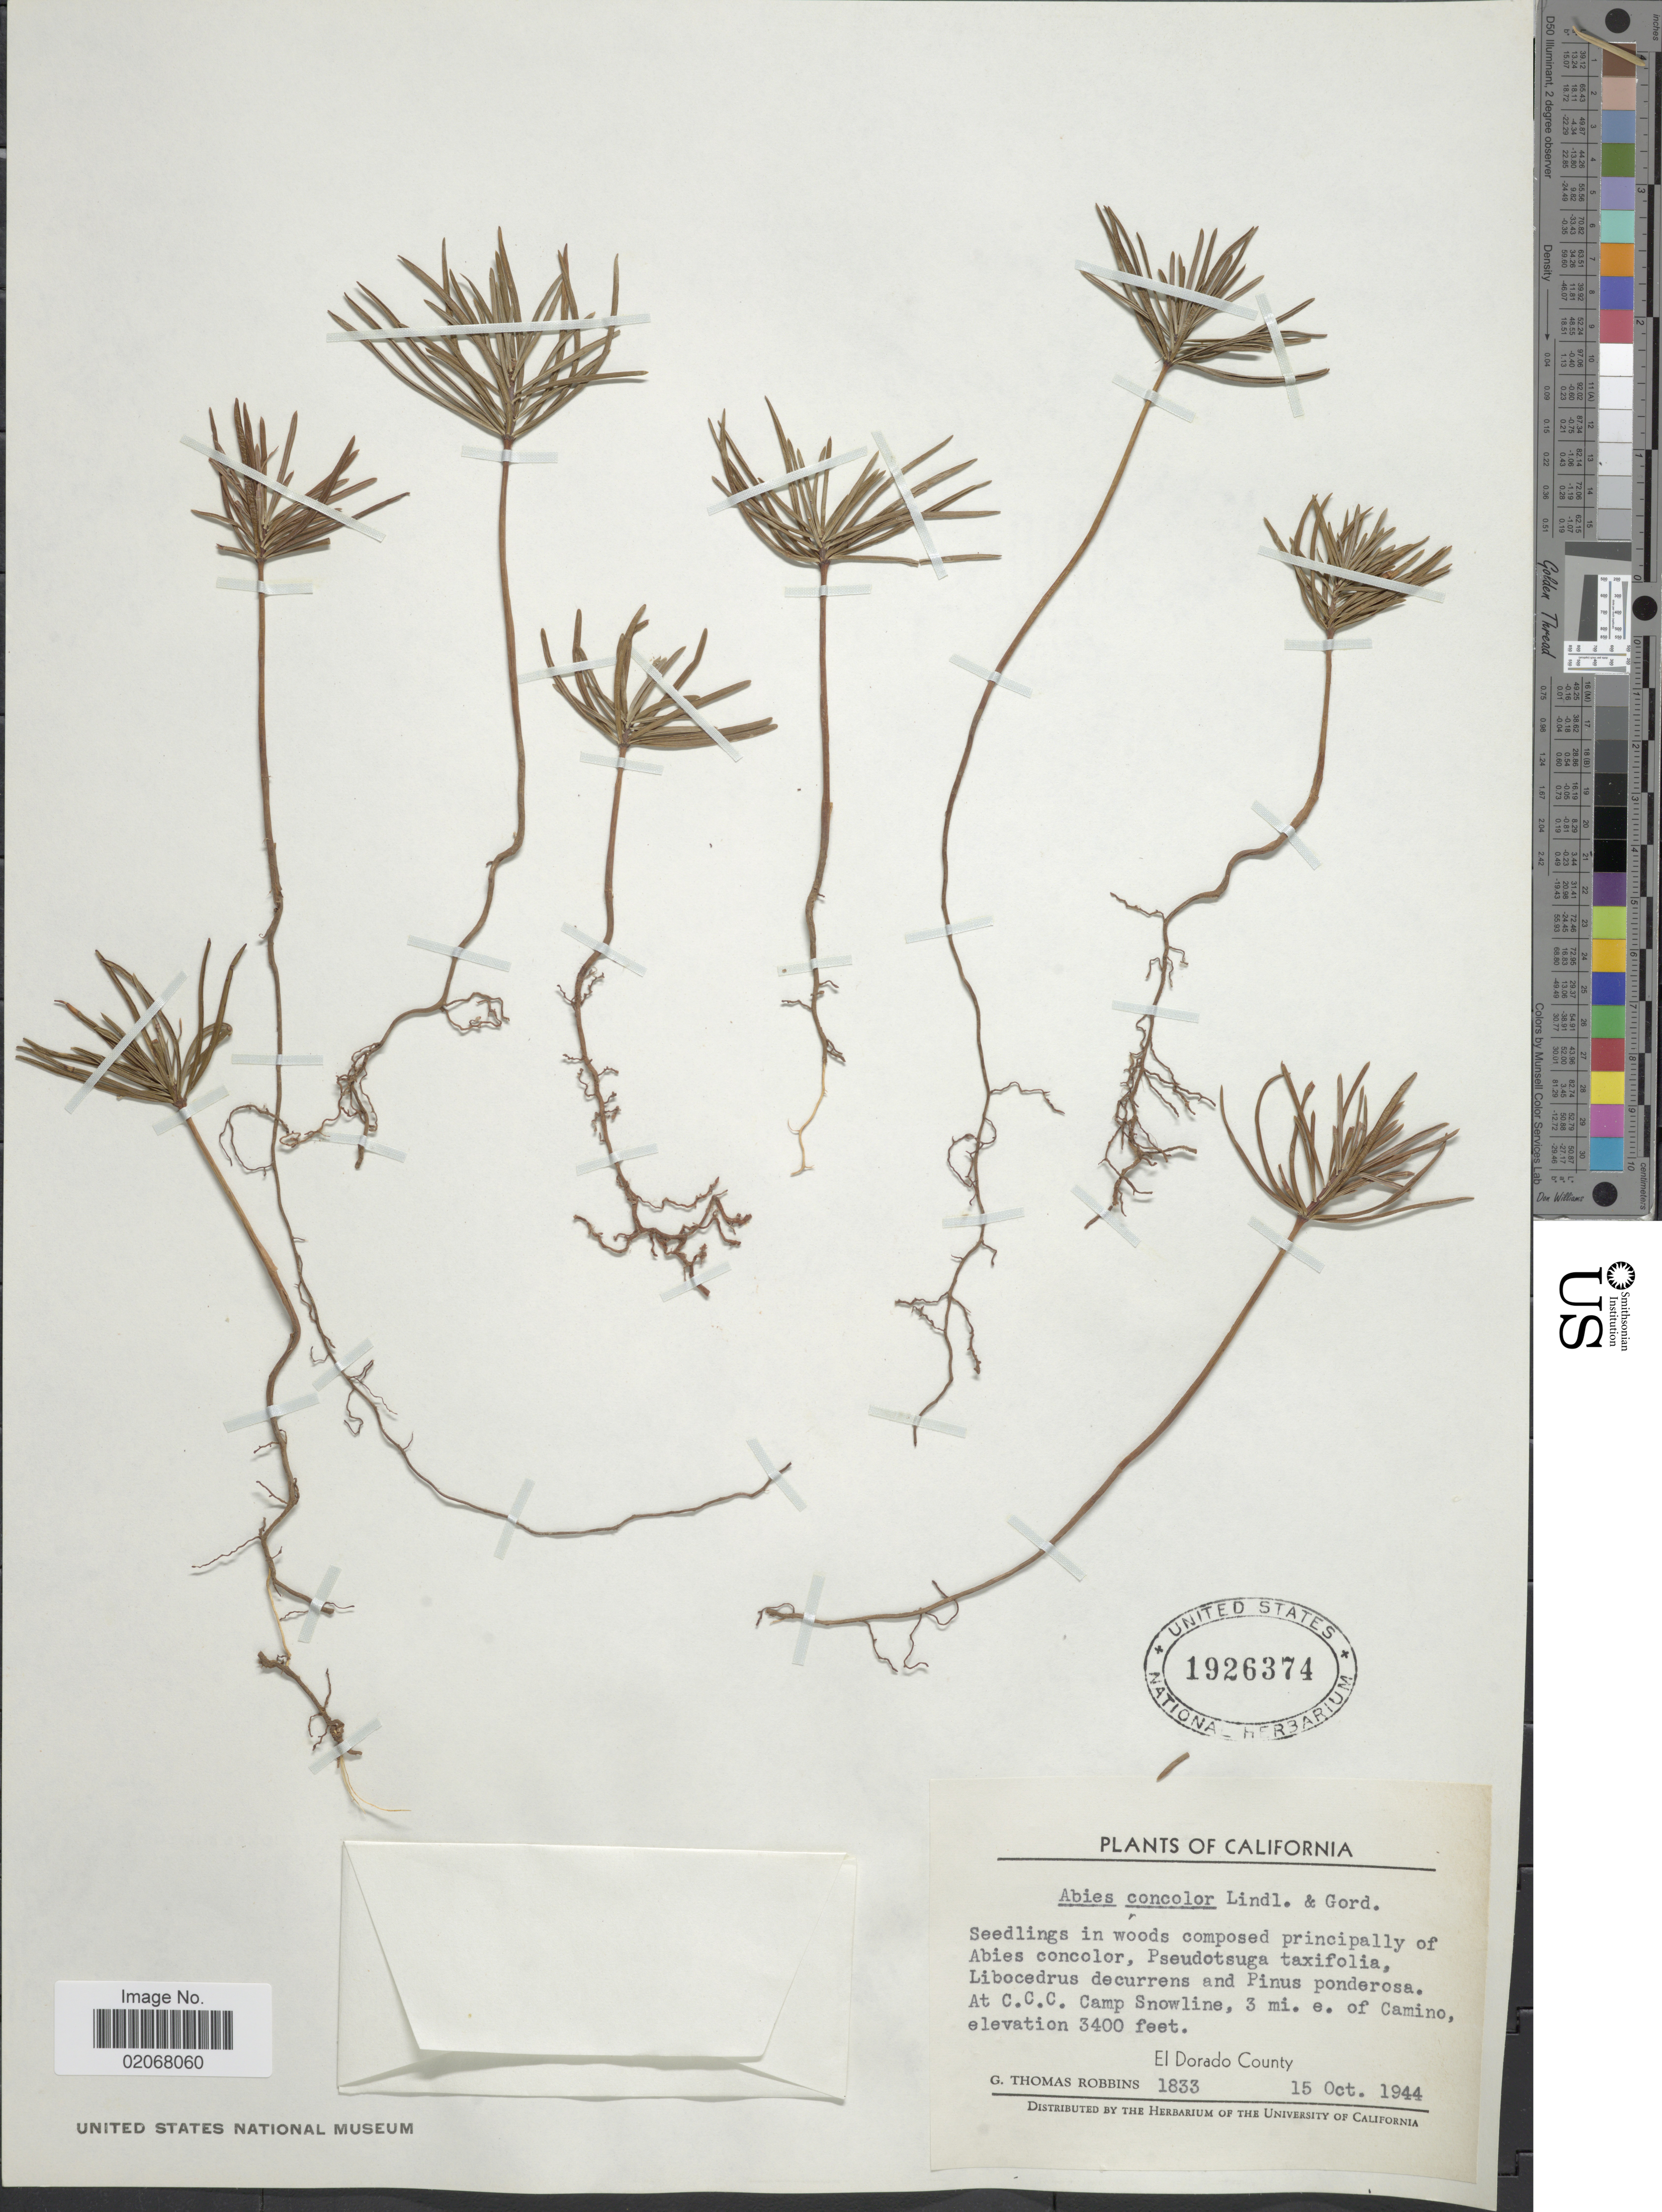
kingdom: Plantae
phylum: Tracheophyta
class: Pinopsida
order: Pinales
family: Pinaceae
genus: Abies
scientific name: Abies concolor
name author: (Gordon & Glend.) Lindl. ex Hildebr.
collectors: G. T. Robbins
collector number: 1833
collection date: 1944-10-15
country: United States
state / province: California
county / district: El Dorado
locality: At C. C. C. Camp Snowline, 3 mi. e. of Camino, El Dorado County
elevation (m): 1036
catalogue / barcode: US 1926374